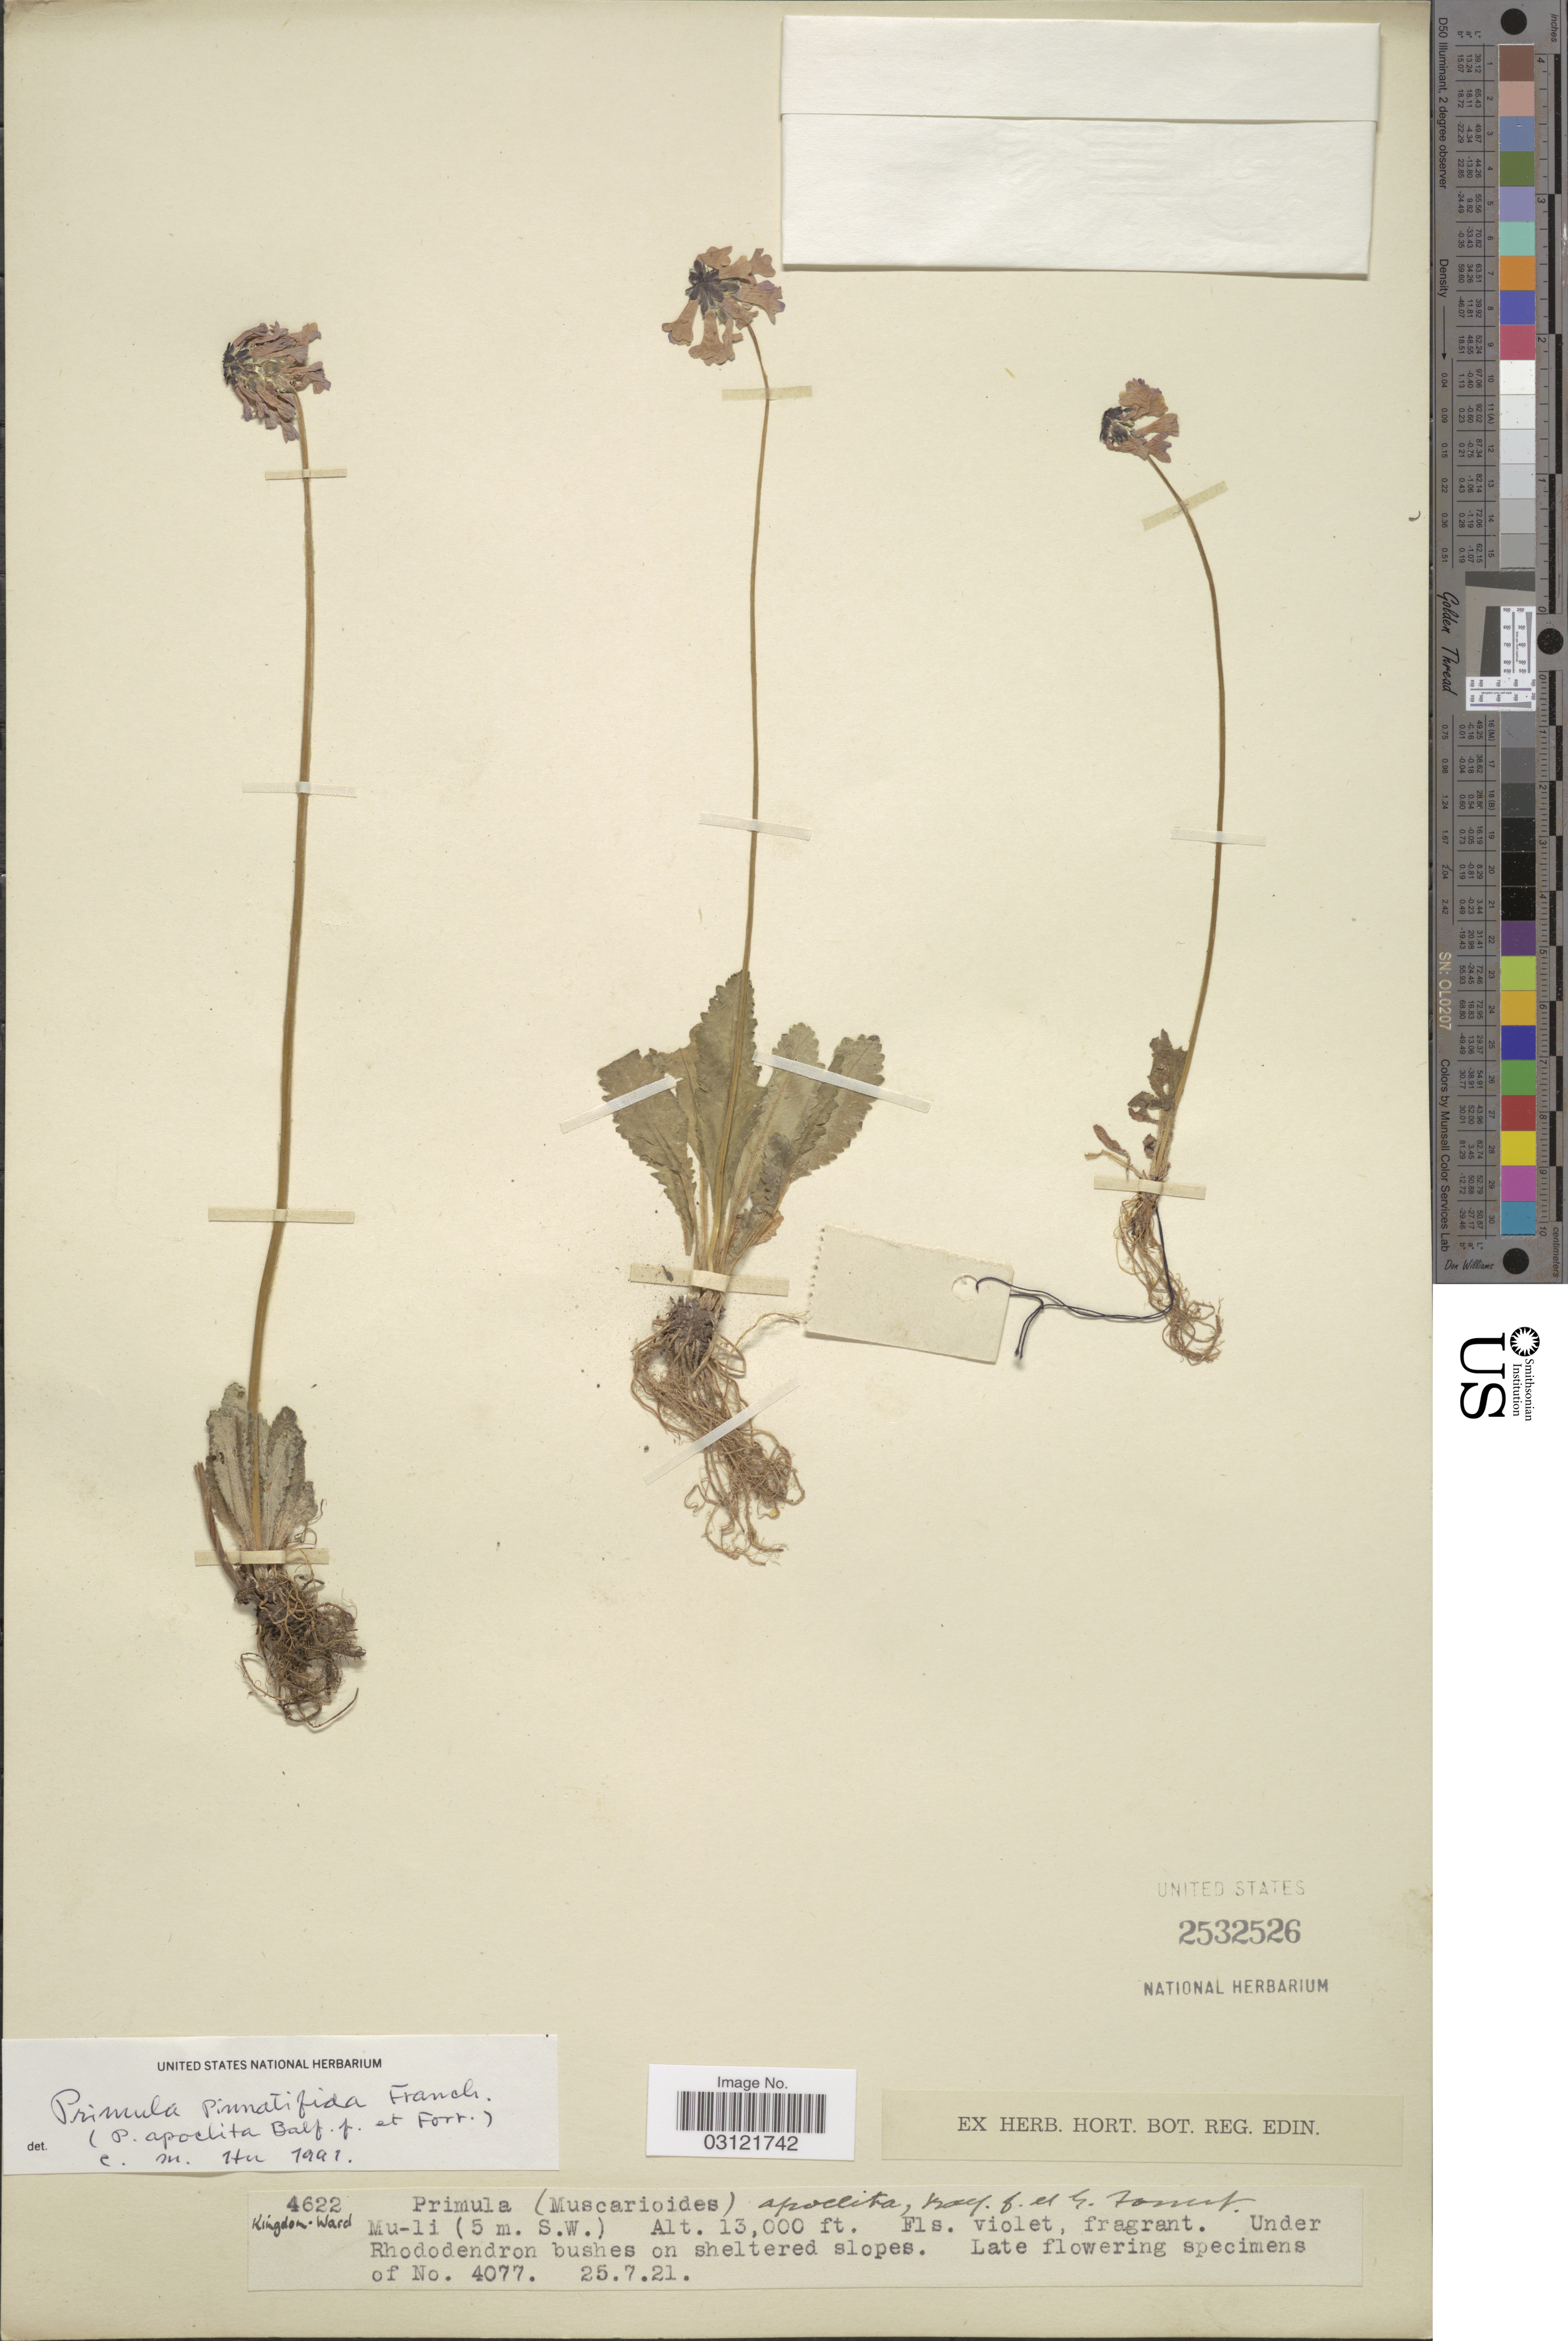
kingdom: Plantae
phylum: Tracheophyta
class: Magnoliopsida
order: Ericales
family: Primulaceae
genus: Primula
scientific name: Primula pinnatifida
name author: Franch.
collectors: F. Kingdon Ward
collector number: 4622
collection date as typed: Transcribed d/m/y: 25/7/21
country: China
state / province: Xizang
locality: Mu-li (5 m. S.W.).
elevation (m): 3962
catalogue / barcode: US 2532526